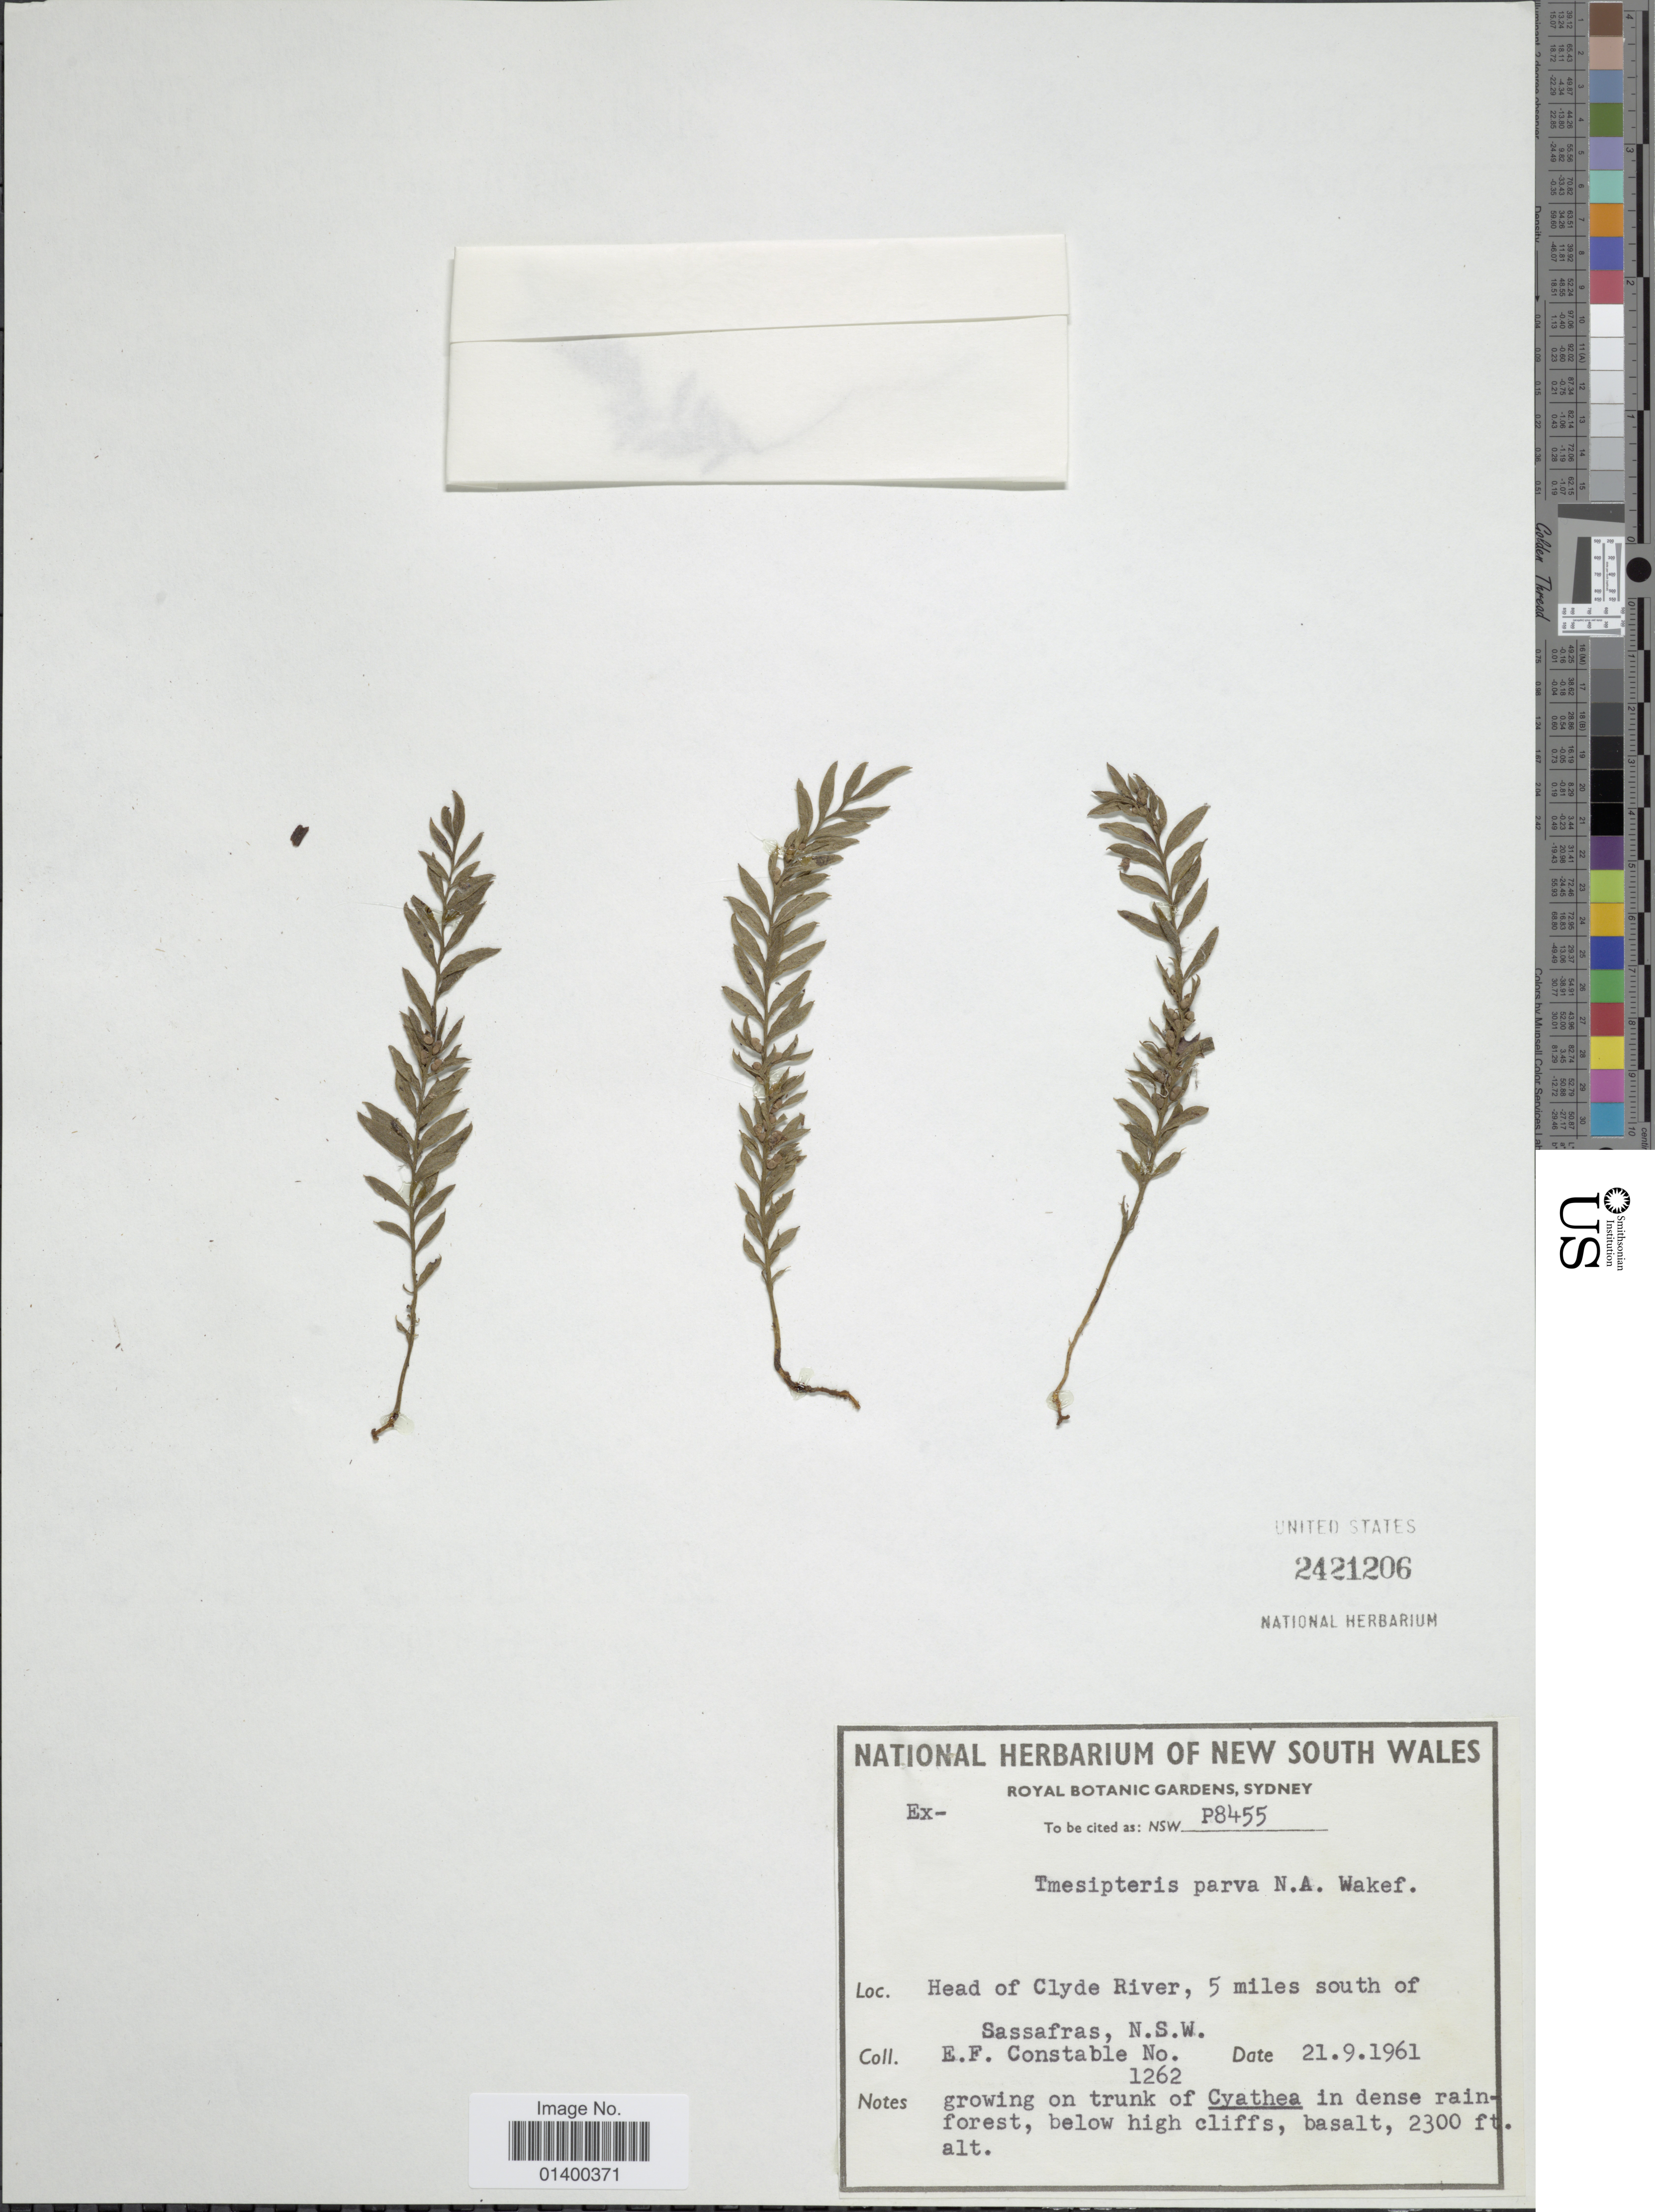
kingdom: Plantae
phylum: Tracheophyta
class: Polypodiopsida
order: Psilotales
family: Psilotaceae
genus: Tmesipteris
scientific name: Tmesipteris parva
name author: N.A. Wakef.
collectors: E. F. Constable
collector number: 1262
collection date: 1961-09-21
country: Australia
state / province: New South Wales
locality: Head of Clyde River, 5 miles south of Sassafras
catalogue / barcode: US 2421206